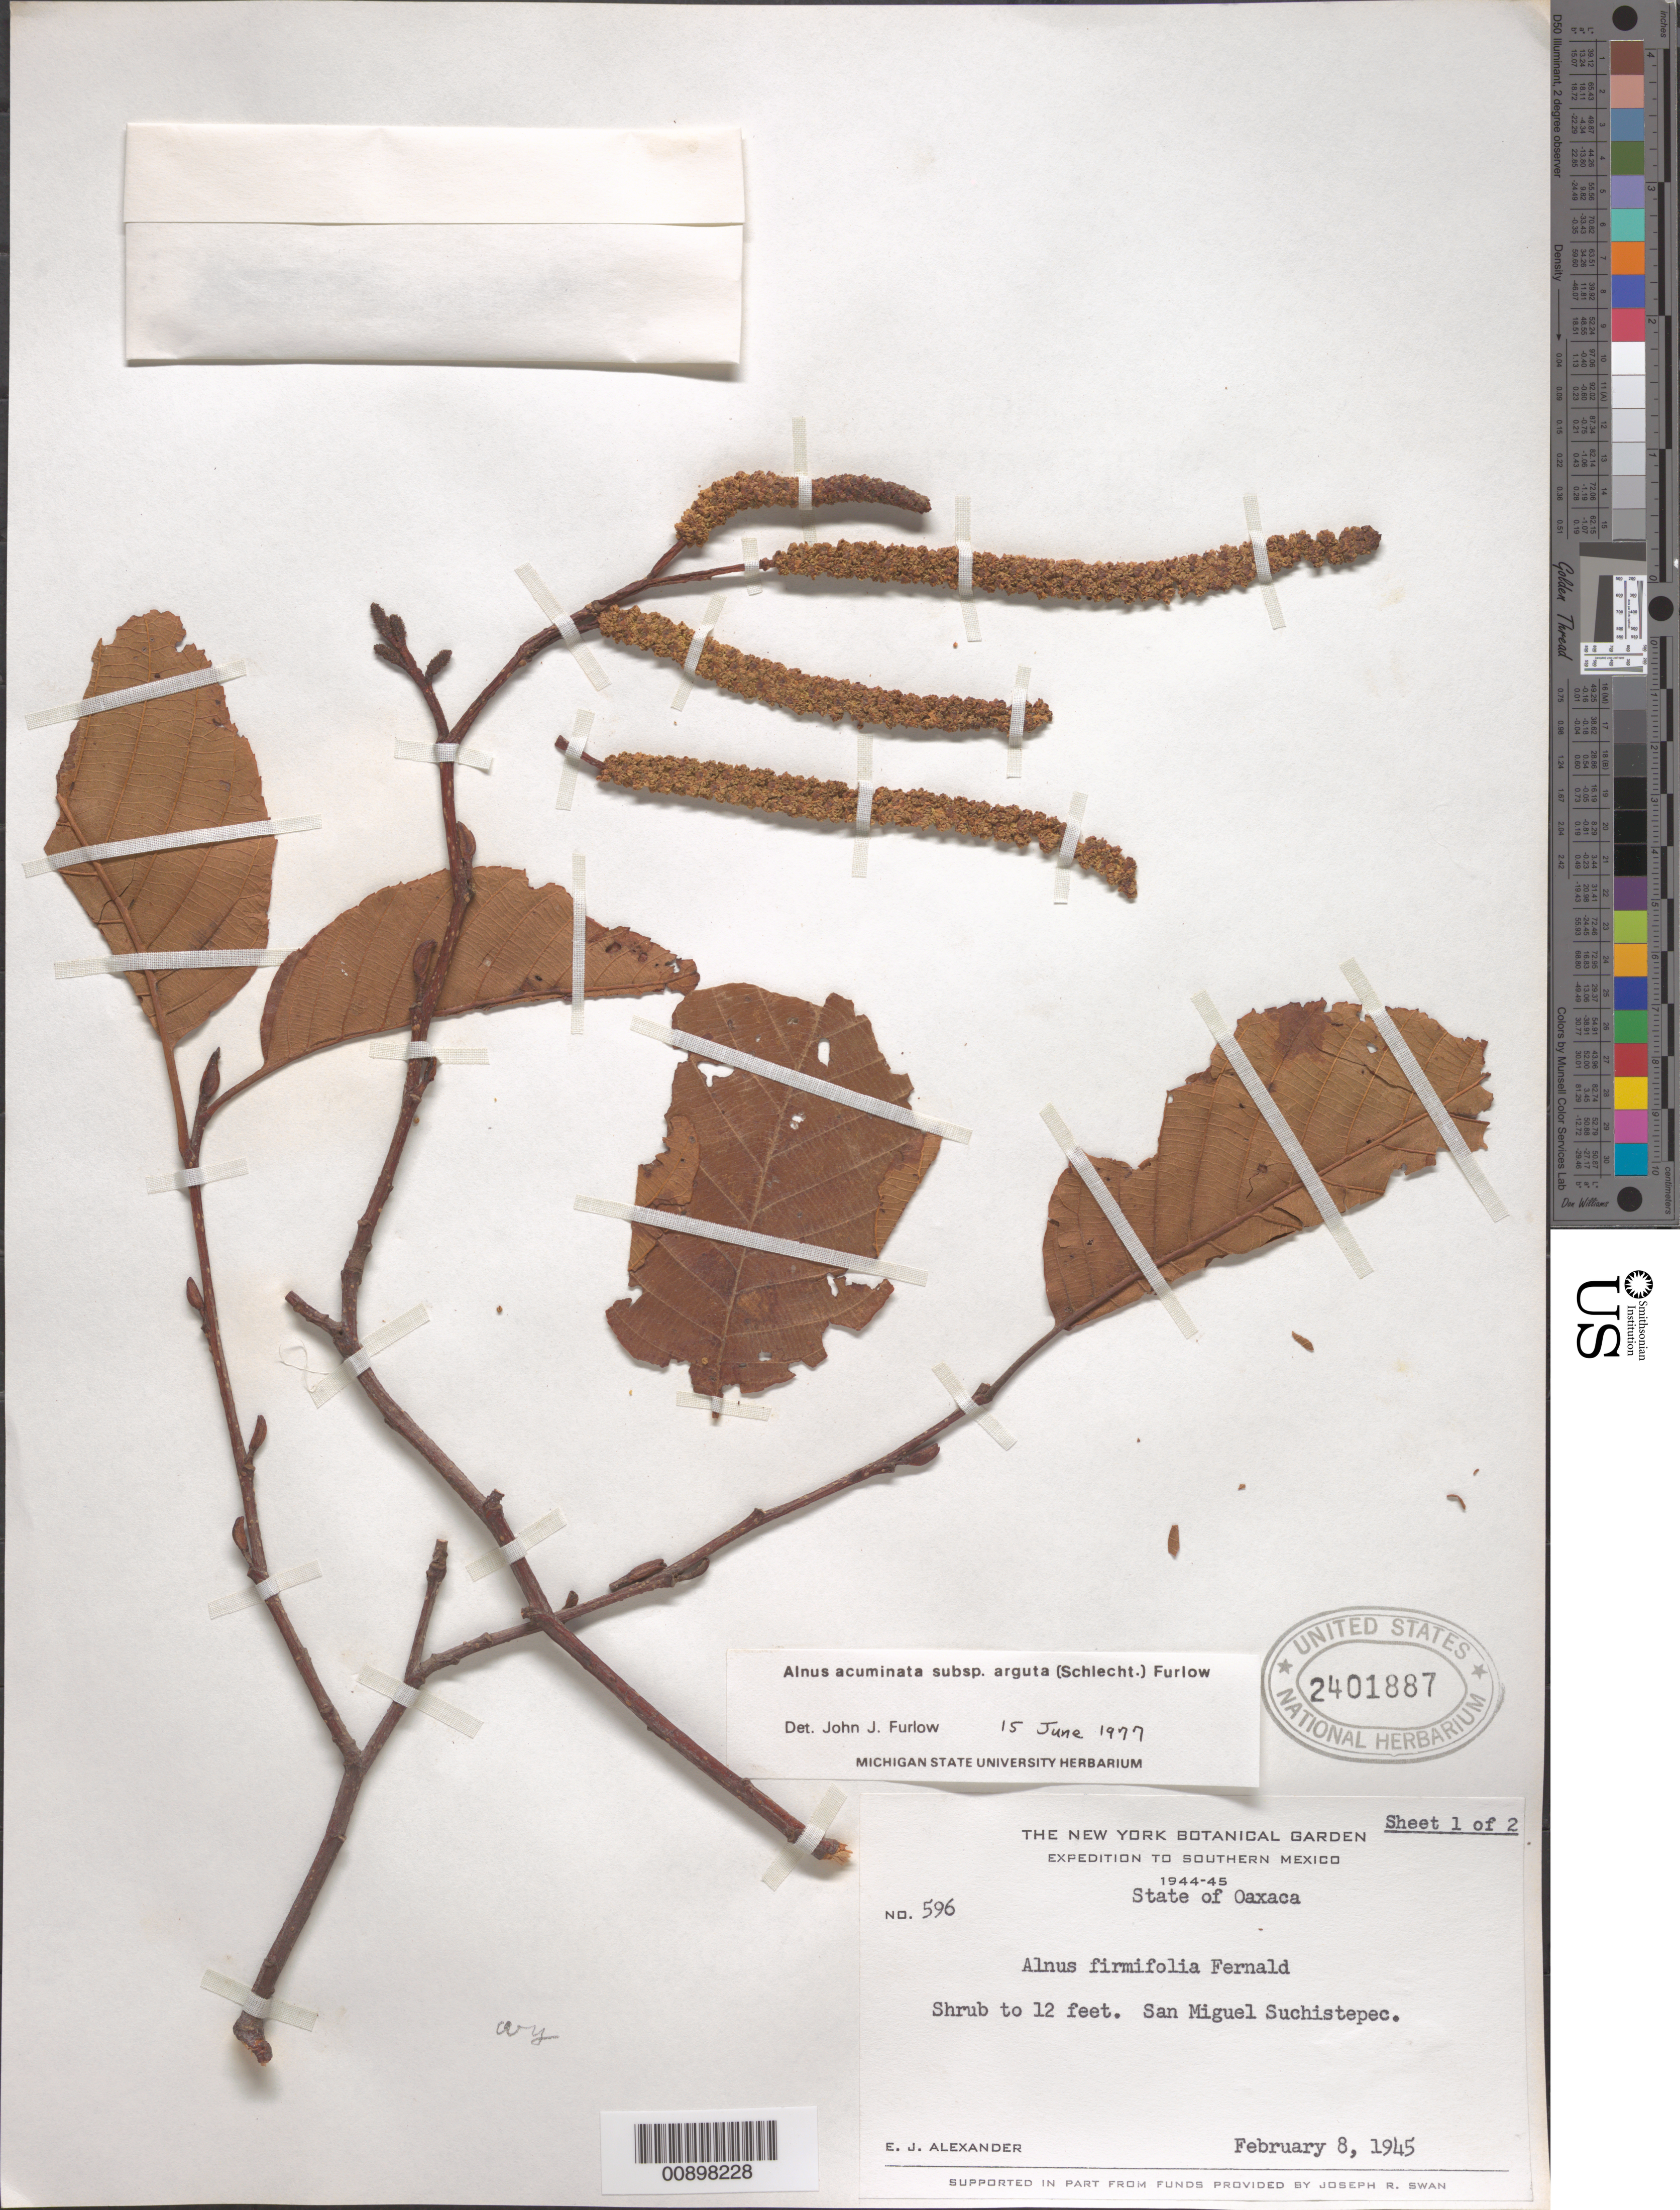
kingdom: Plantae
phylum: Tracheophyta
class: Magnoliopsida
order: Fagales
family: Betulaceae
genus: Alnus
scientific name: Alnus acuminata subsp. arguta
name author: (Schltdl.) Furlow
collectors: E. J. Alexander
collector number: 596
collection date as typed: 08 Feb 1945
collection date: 1945-02-08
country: Mexico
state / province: Oaxaca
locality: State of Oaxaca. San Miguel Suchistepec.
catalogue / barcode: US 2401887